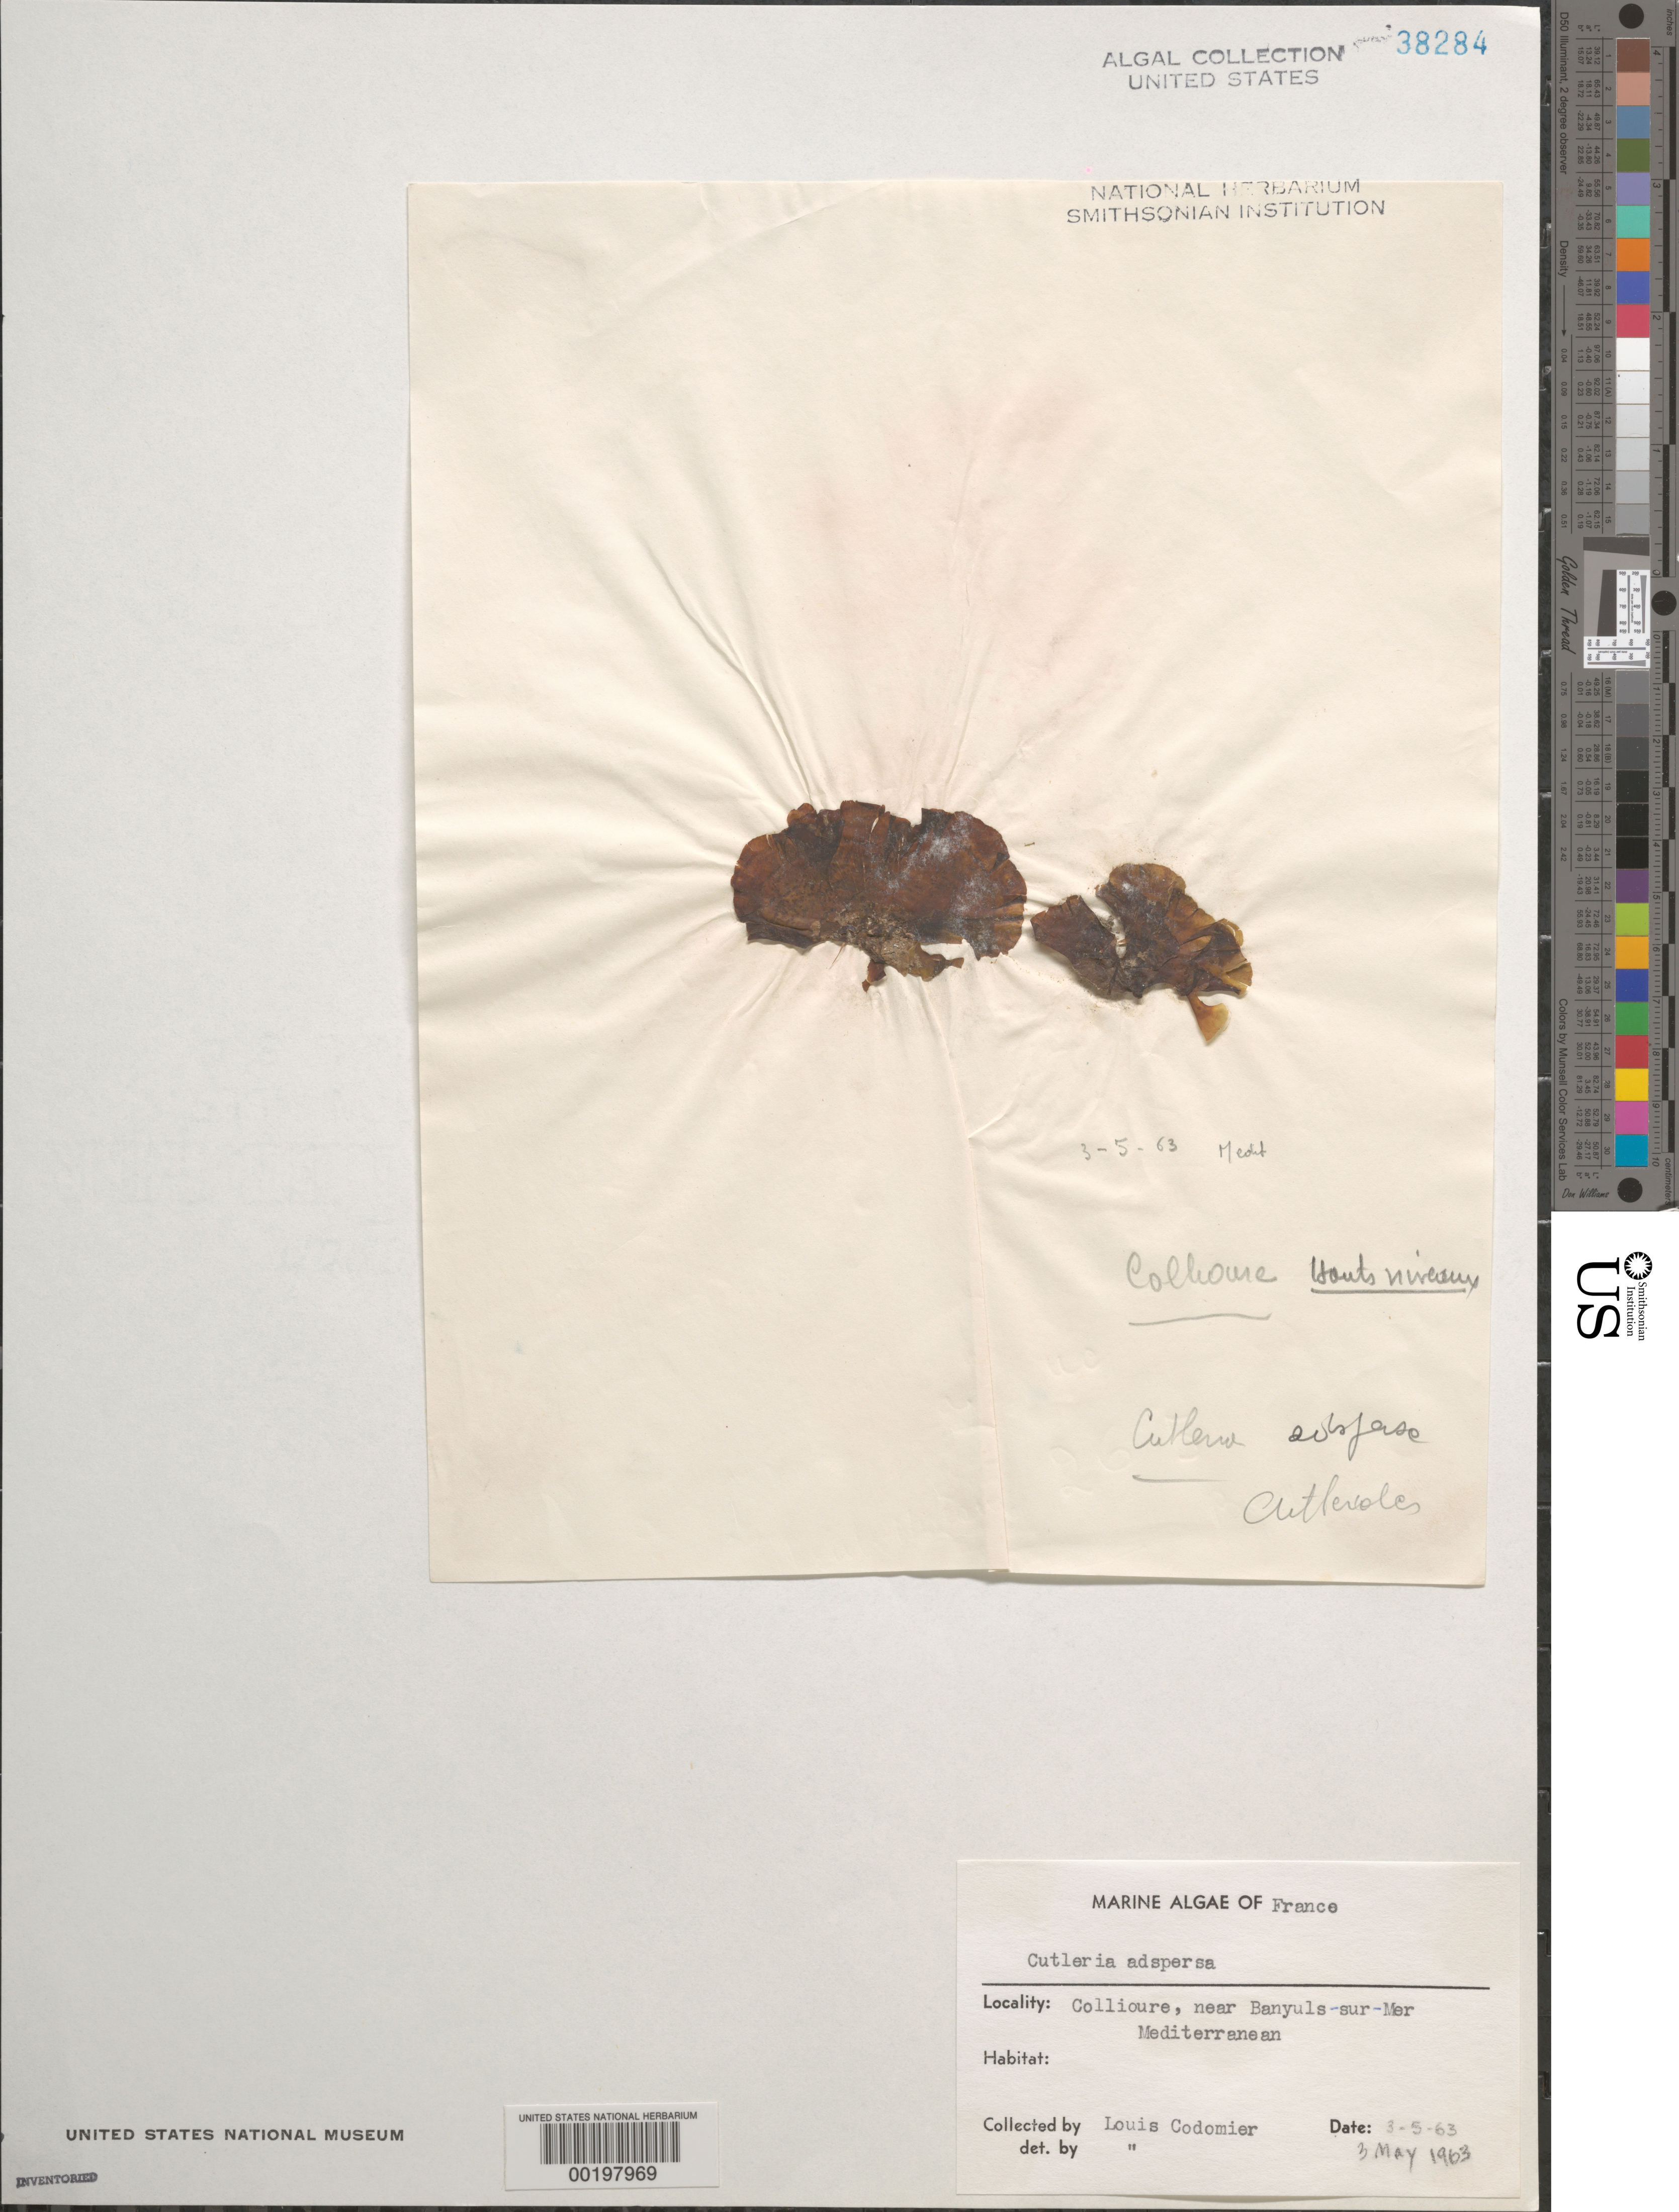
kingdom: Chromista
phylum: Ochrophyta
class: Phaeophyceae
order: Cutleriales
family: Cutleriaceae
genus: Cutleria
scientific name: Cutleria adspersa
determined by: Codomier, L.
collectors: L. Codomier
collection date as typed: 03 May 1963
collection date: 1963-05-03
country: France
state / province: Occitanie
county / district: Pyrénées-Orientales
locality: Collioure, near Banyuls-sur-Mer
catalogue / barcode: US 38284